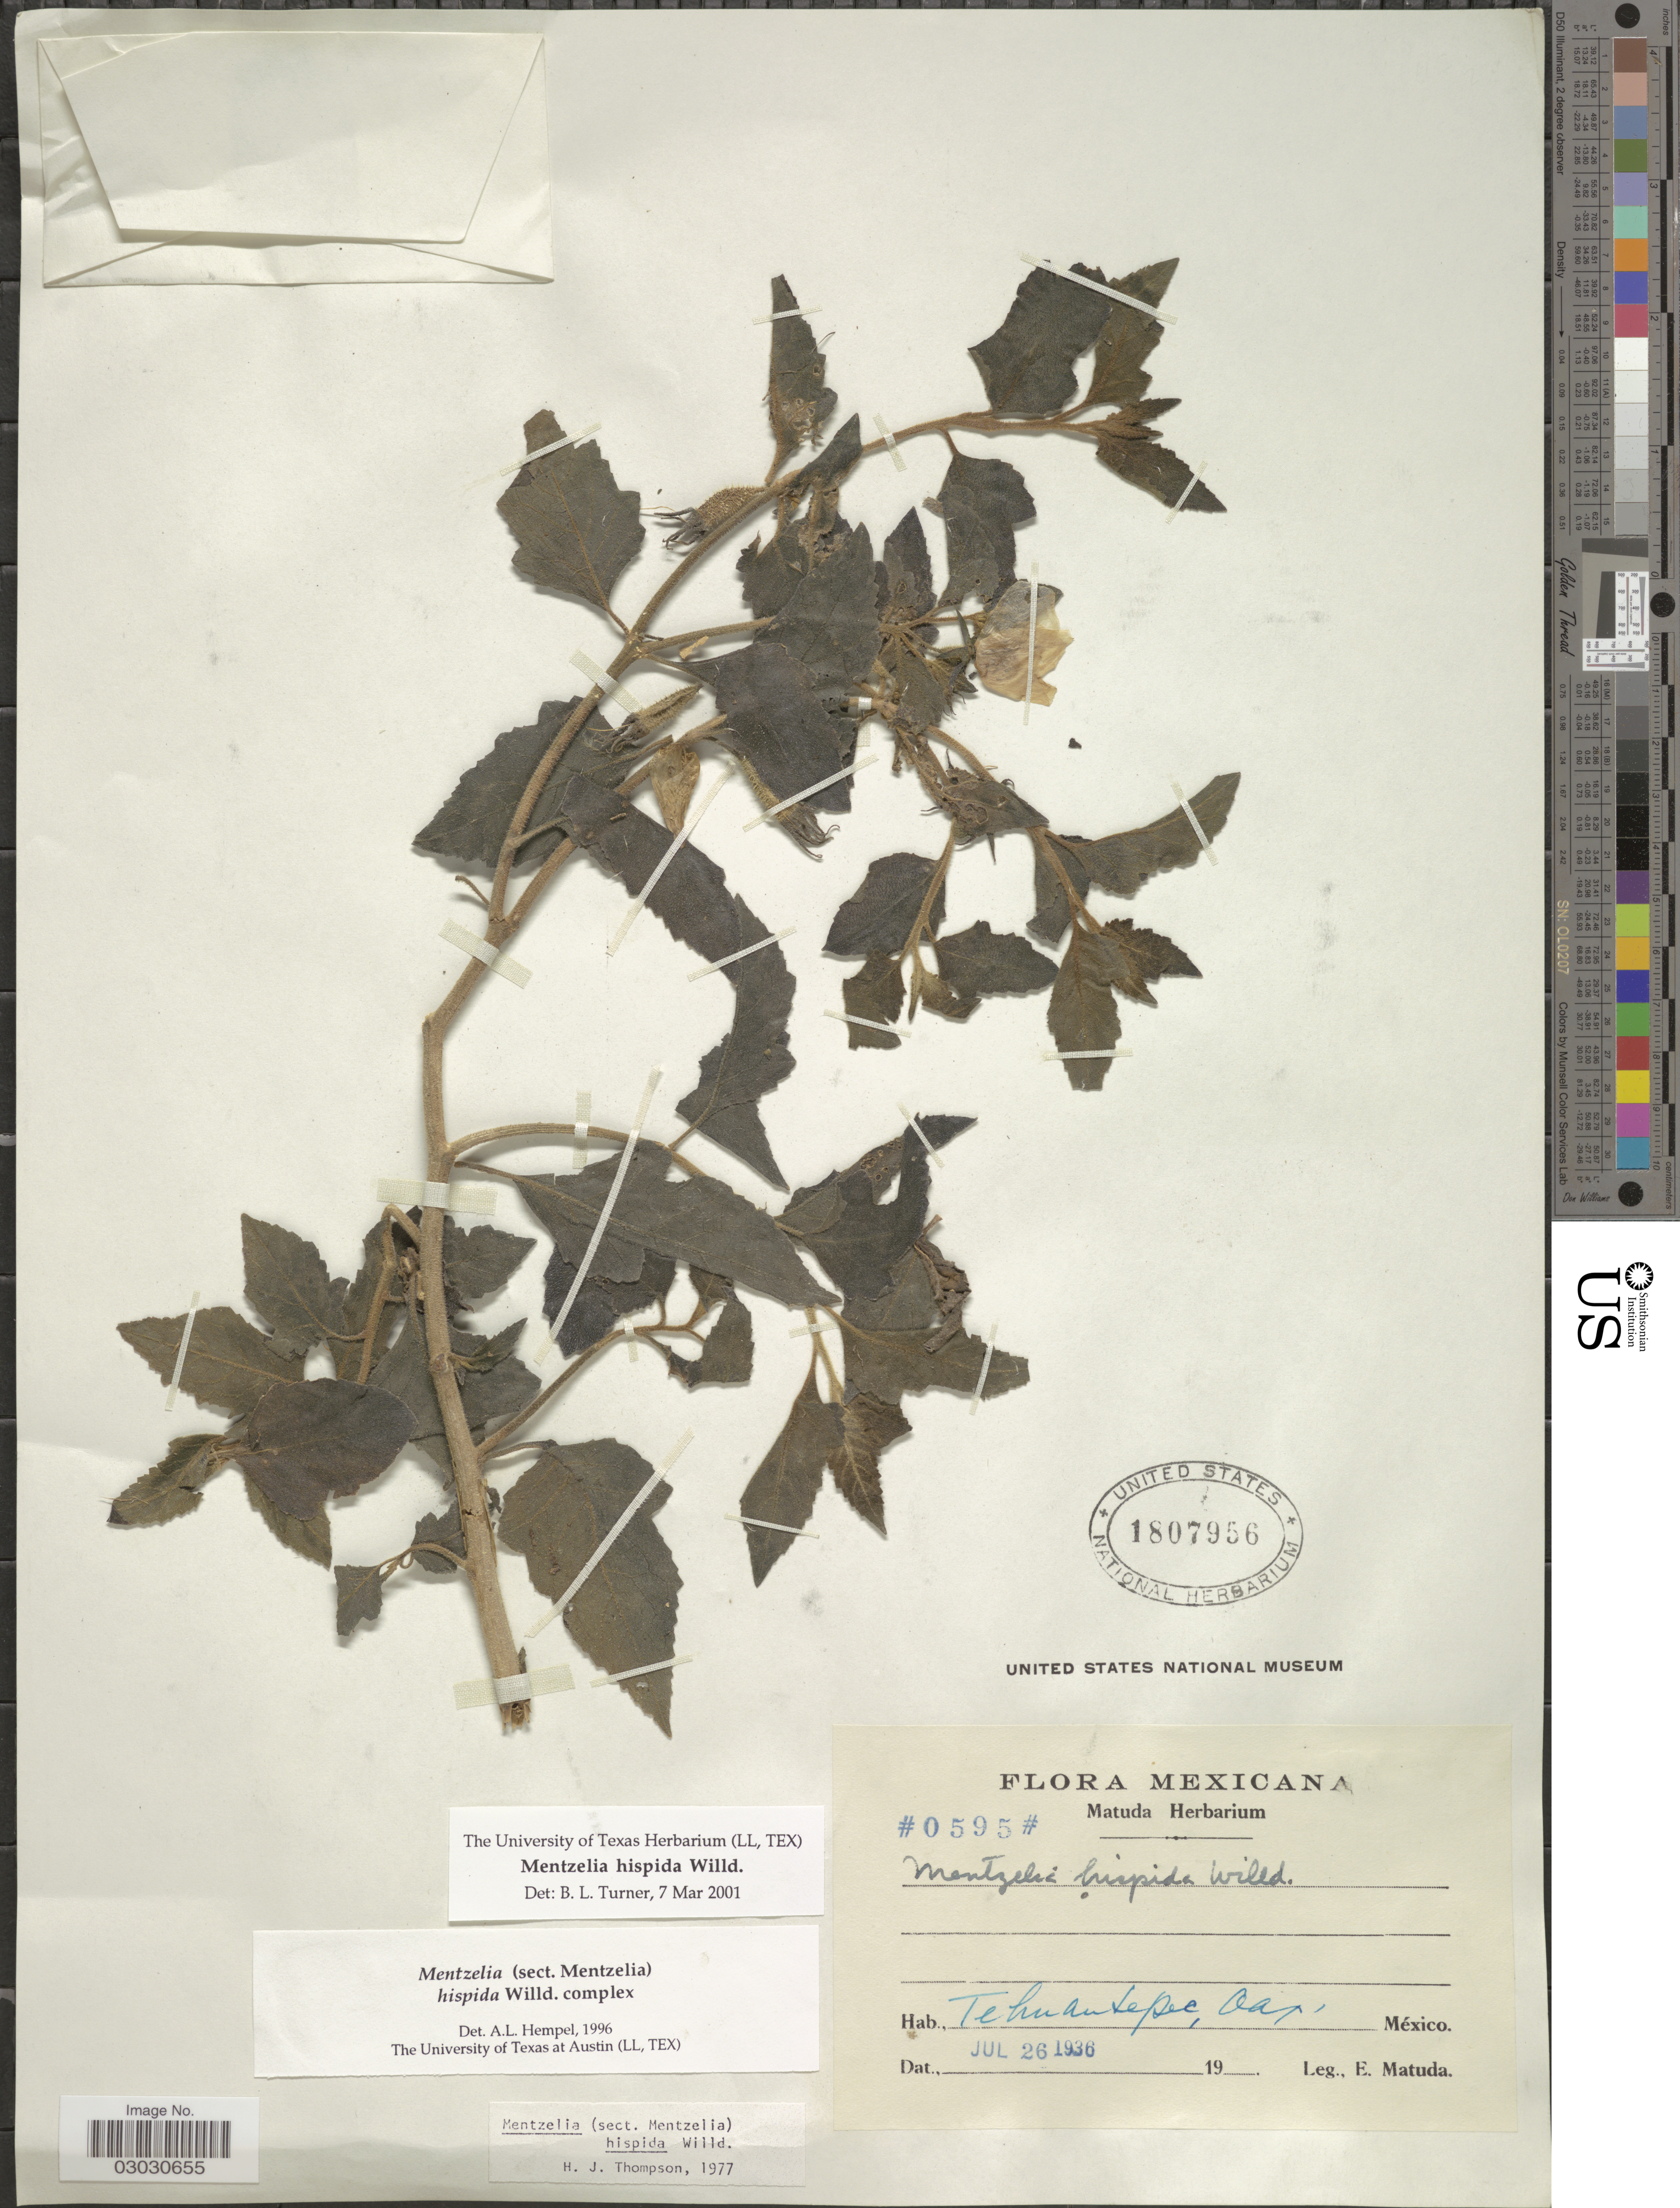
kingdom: Plantae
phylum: Tracheophyta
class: Magnoliopsida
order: Cornales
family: Loasaceae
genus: Mentzelia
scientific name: Mentzelia hispida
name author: Willd.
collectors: E. Matuda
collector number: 0595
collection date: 1936-07-26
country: Mexico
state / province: Oaxaca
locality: Tehuantepec, Oax.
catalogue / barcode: US 1807956